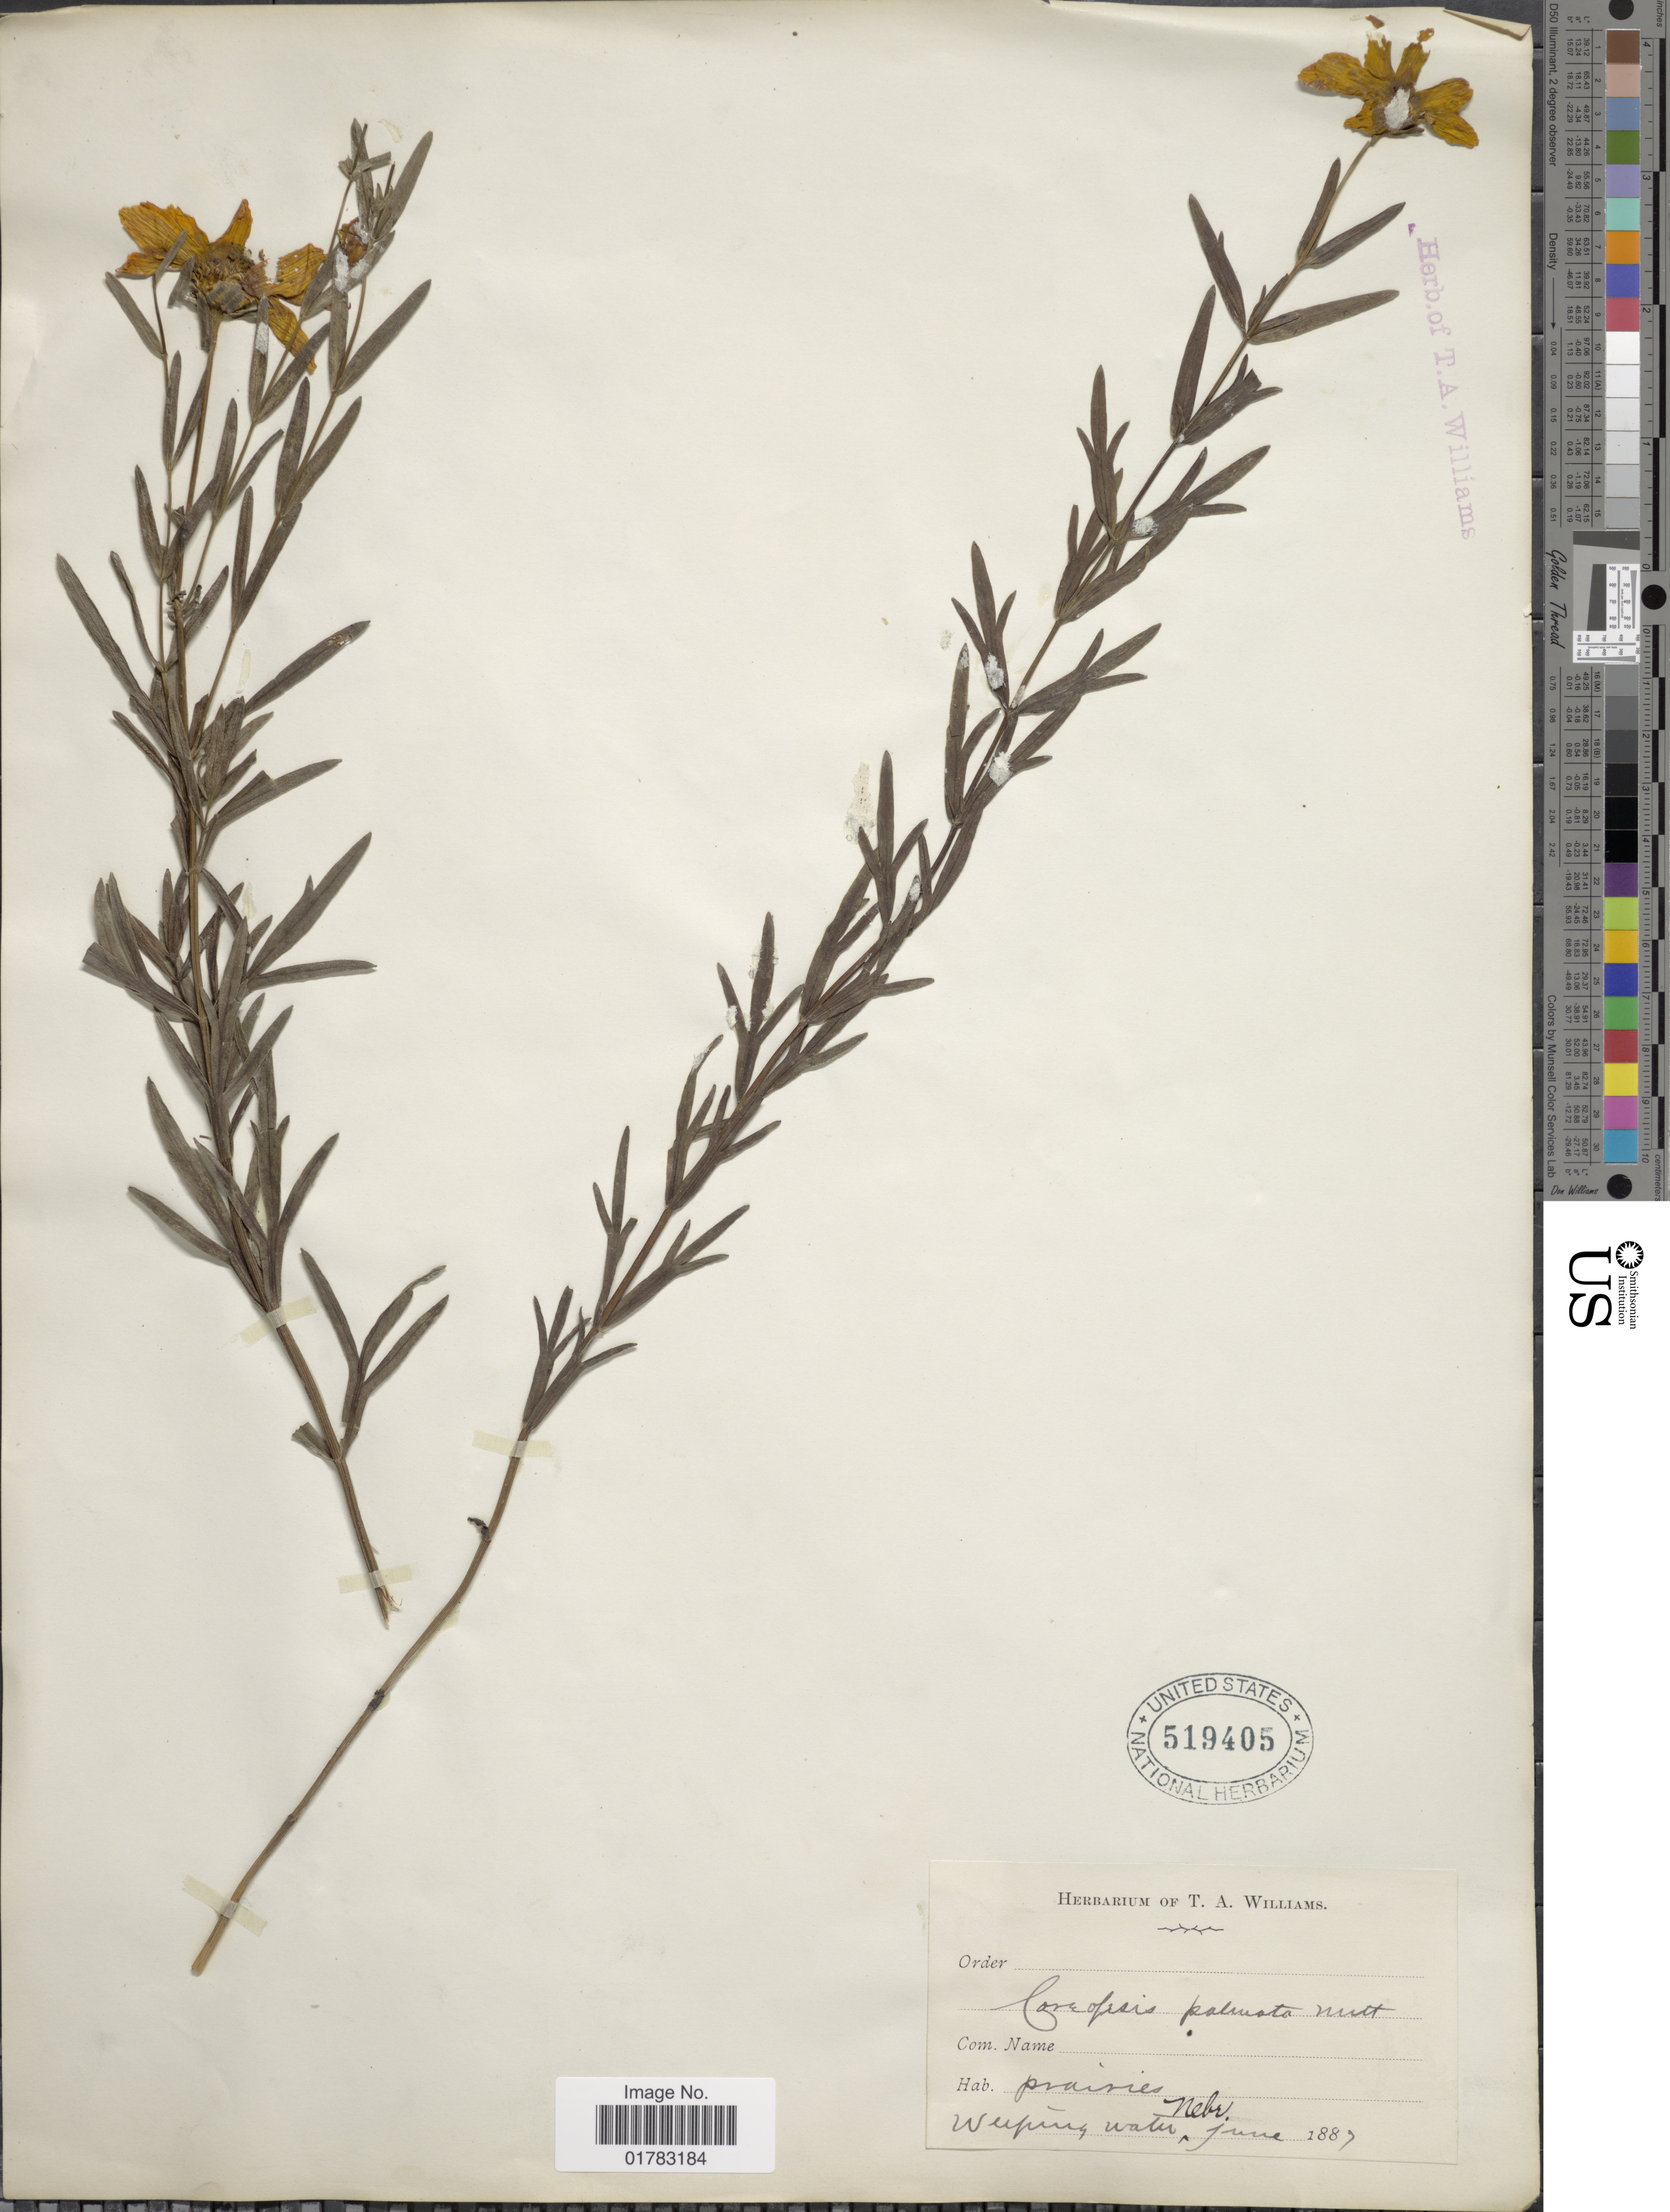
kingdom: Plantae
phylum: Tracheophyta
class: Magnoliopsida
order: Asterales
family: Asteraceae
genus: Coreopsis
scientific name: Coreopsis palmata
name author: Nutt.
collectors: ex herb. Thos. A. Williams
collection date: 1887-06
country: United States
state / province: Nebraska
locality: Prairies, weeping water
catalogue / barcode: US 519405